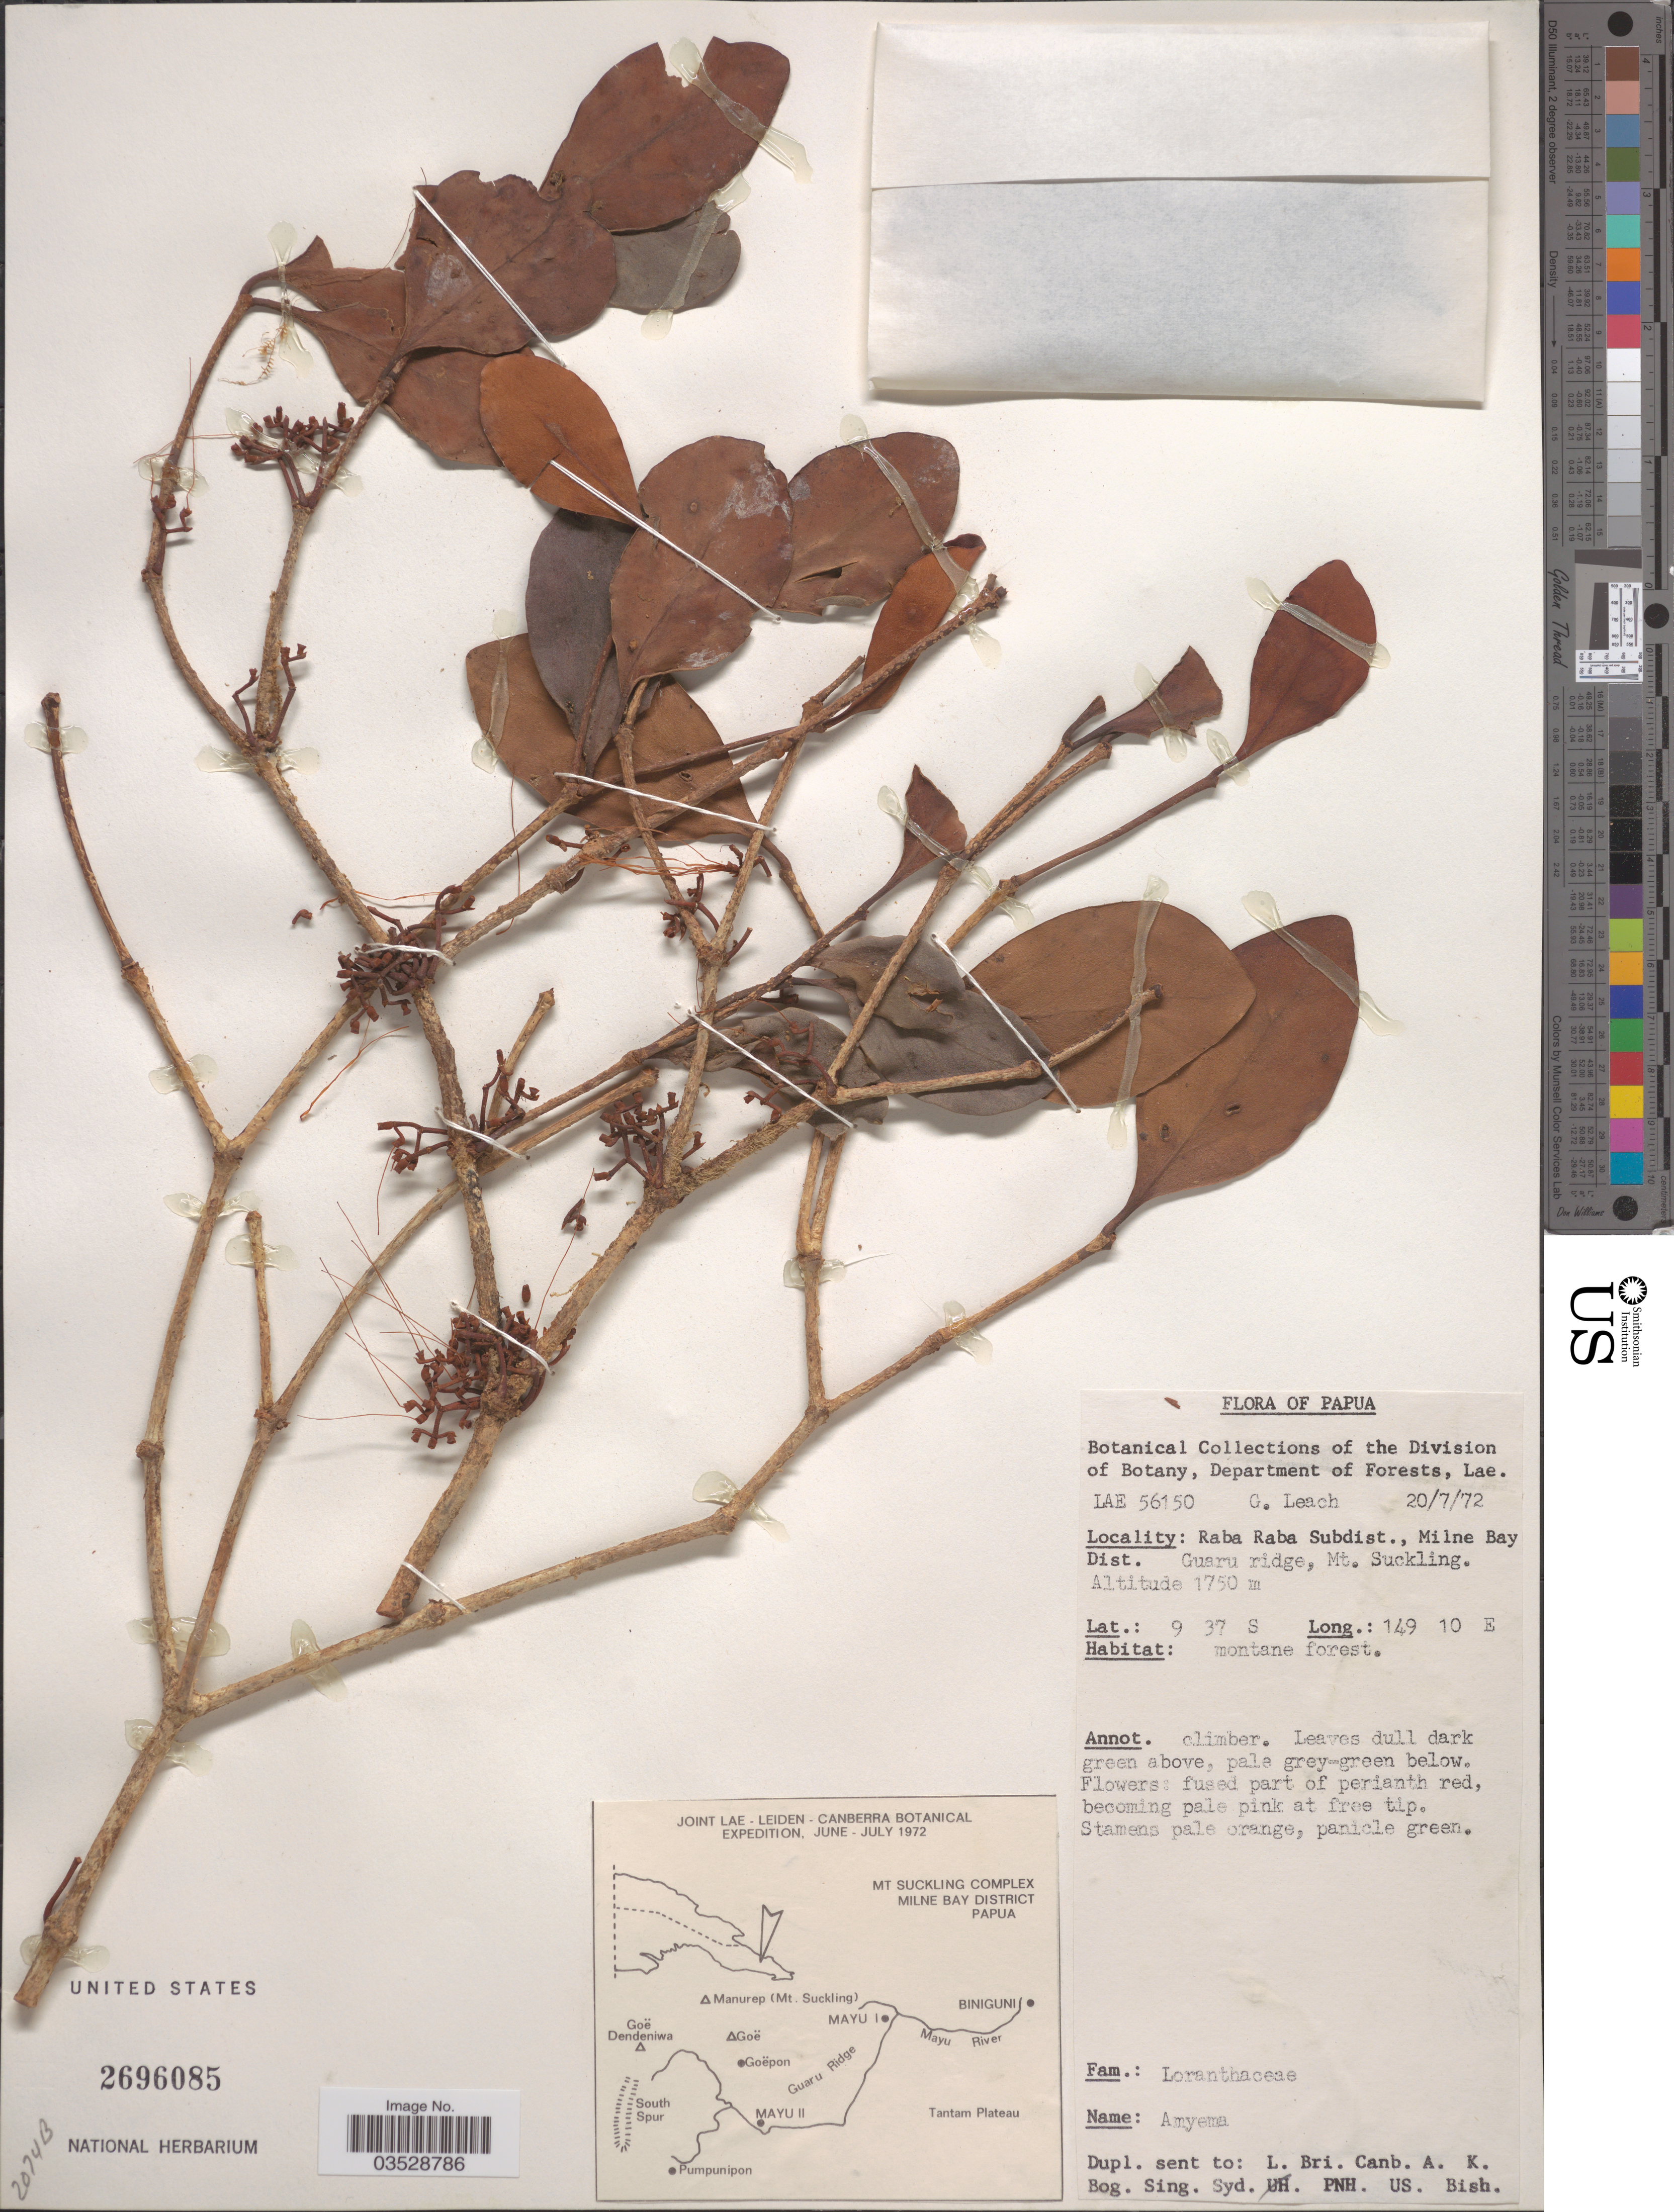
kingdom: Plantae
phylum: Tracheophyta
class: Magnoliopsida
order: Santalales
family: Loranthaceae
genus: Amyema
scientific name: Amyema sp.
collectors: G. Leach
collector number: LAE56150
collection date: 1972-07-20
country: Papua New Guinea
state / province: Milne Bay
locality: Raba Raba Subdist., Milne Bay Dist. Guaru ridge, Mt. Suckling.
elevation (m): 1750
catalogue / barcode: US 2696085